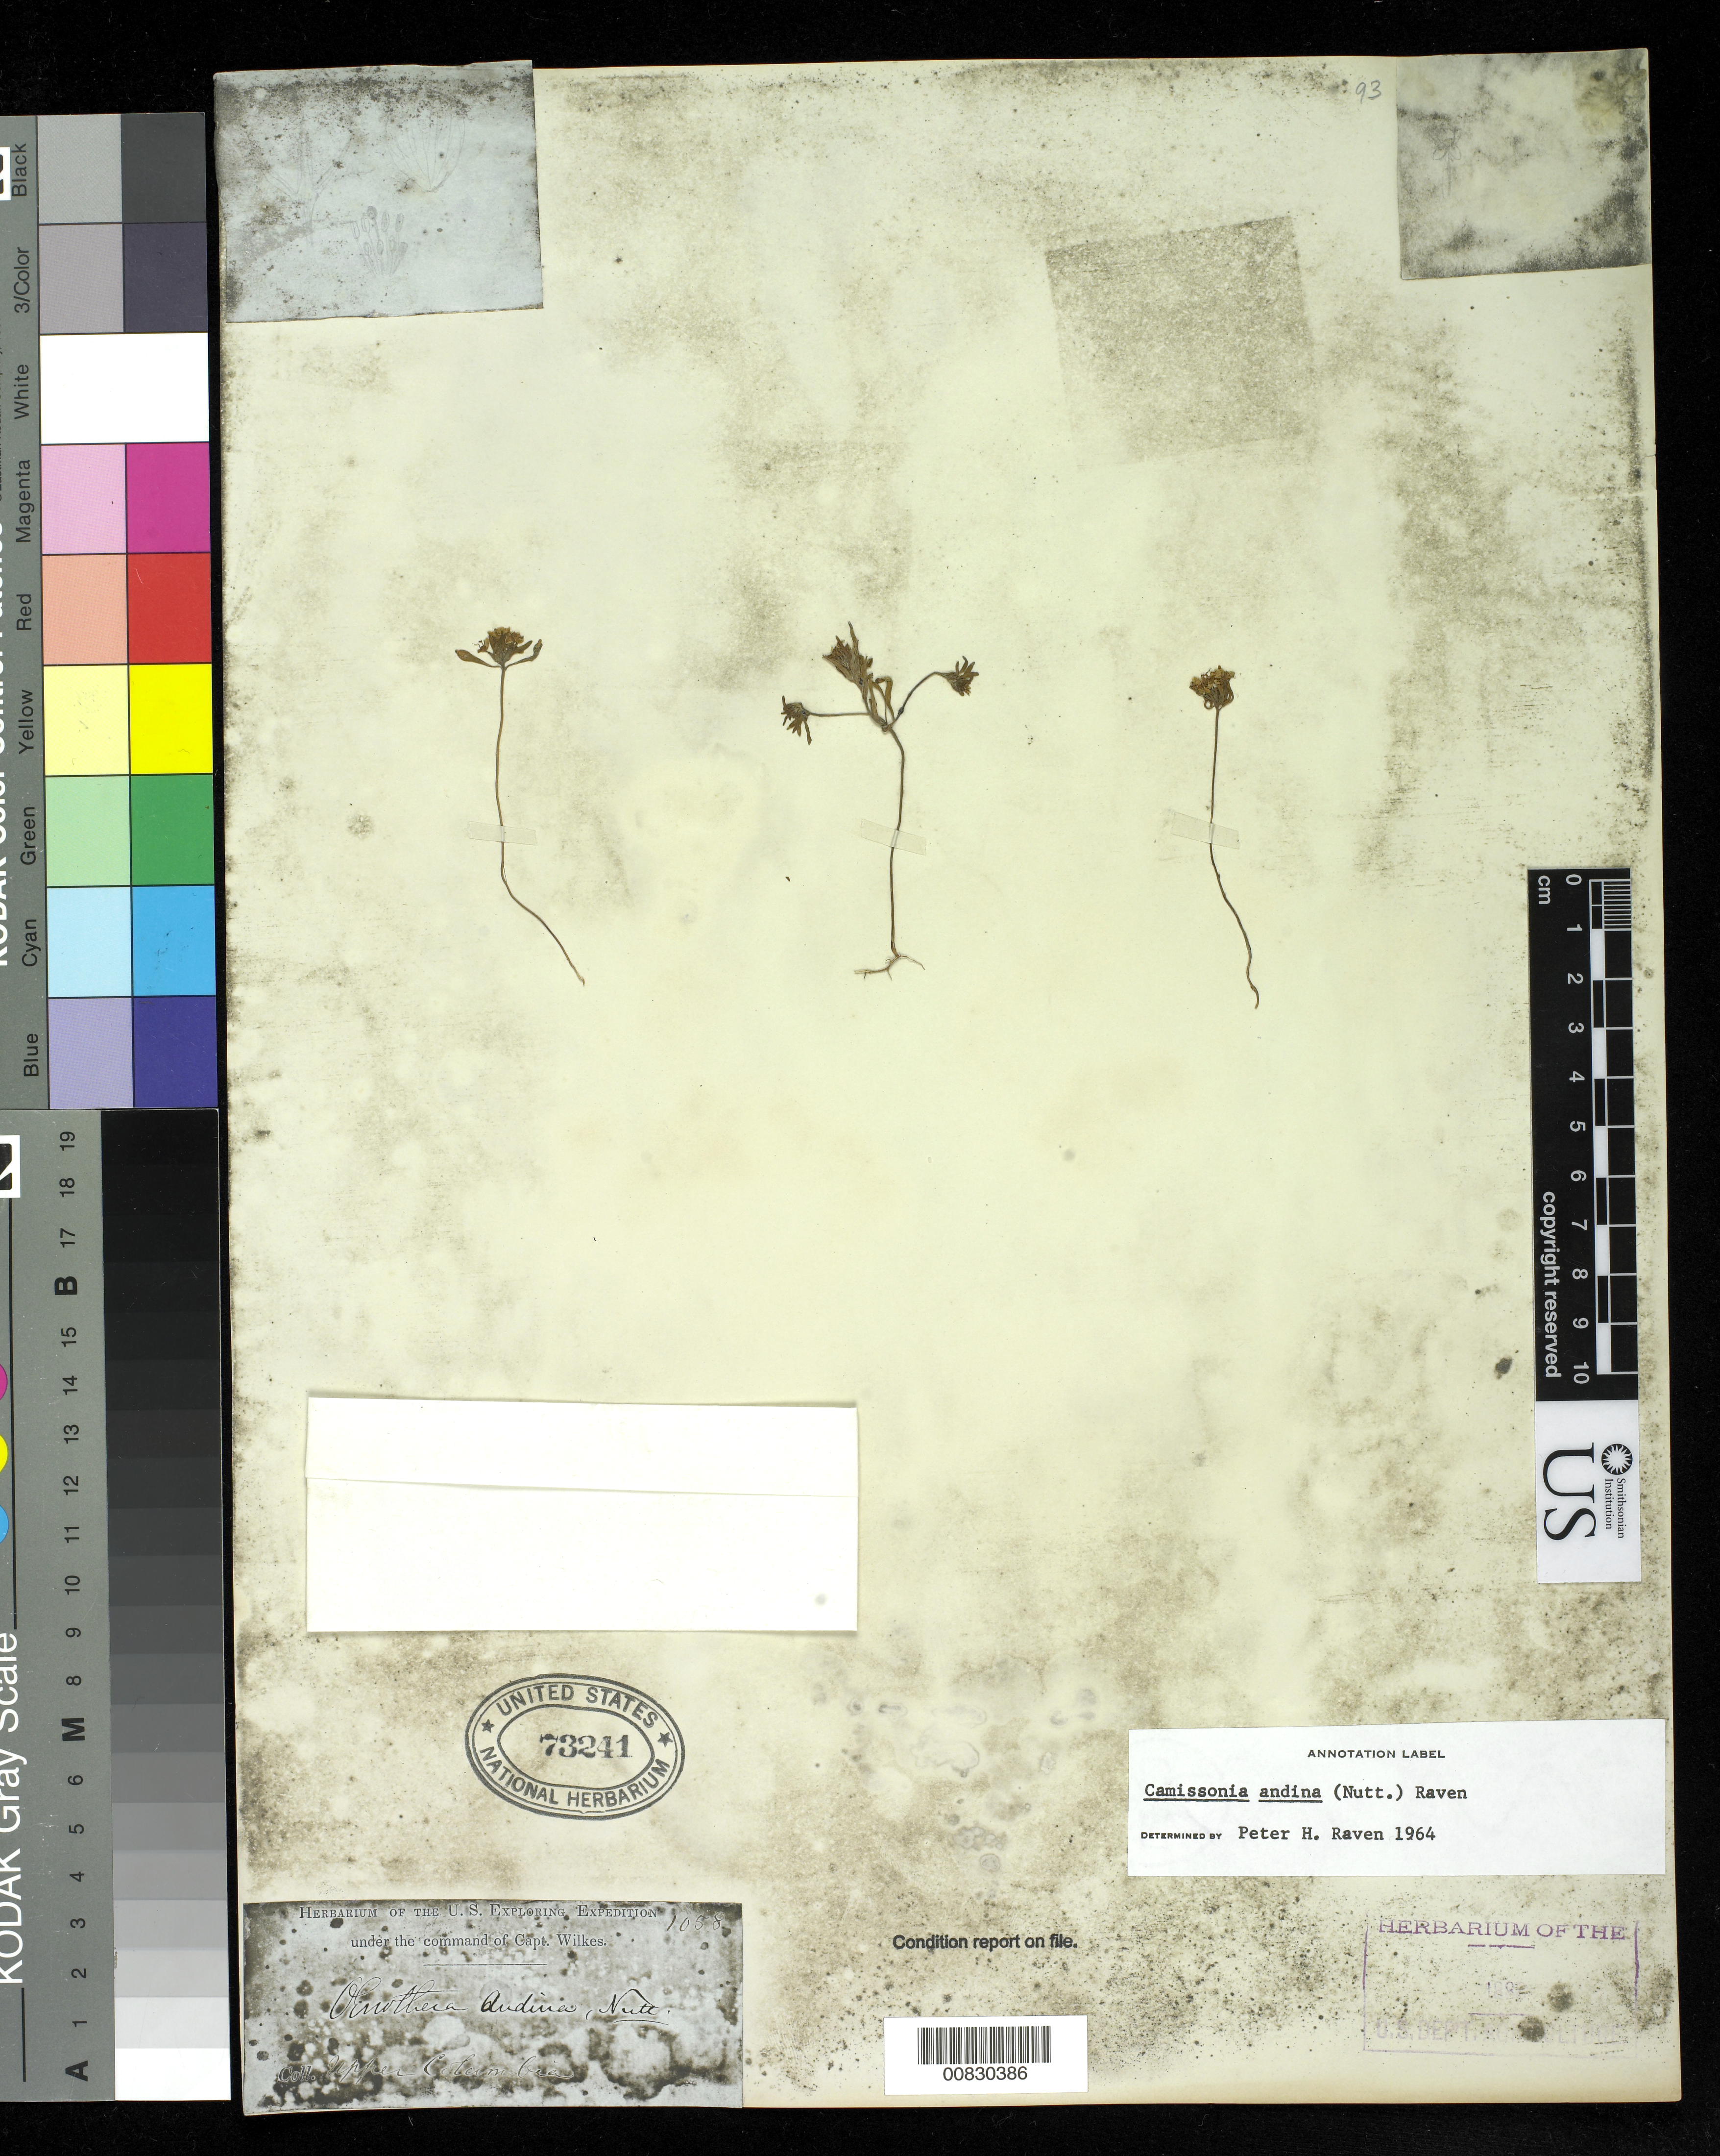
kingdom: Plantae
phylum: Tracheophyta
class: Magnoliopsida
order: Myrtales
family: Onagraceae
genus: Neoholmgrenia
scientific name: Neoholmgrenia andina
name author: (Nutt.) W.L. Wagner & Hoch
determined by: Wagner, W. L., (BOT), Smithsonian Institution - National Museum of Natural History (UNITED STATES)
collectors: Wilkes Explor. Exped.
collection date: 1838/1842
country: United States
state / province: Washington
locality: Upper Columbia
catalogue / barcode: US 73241